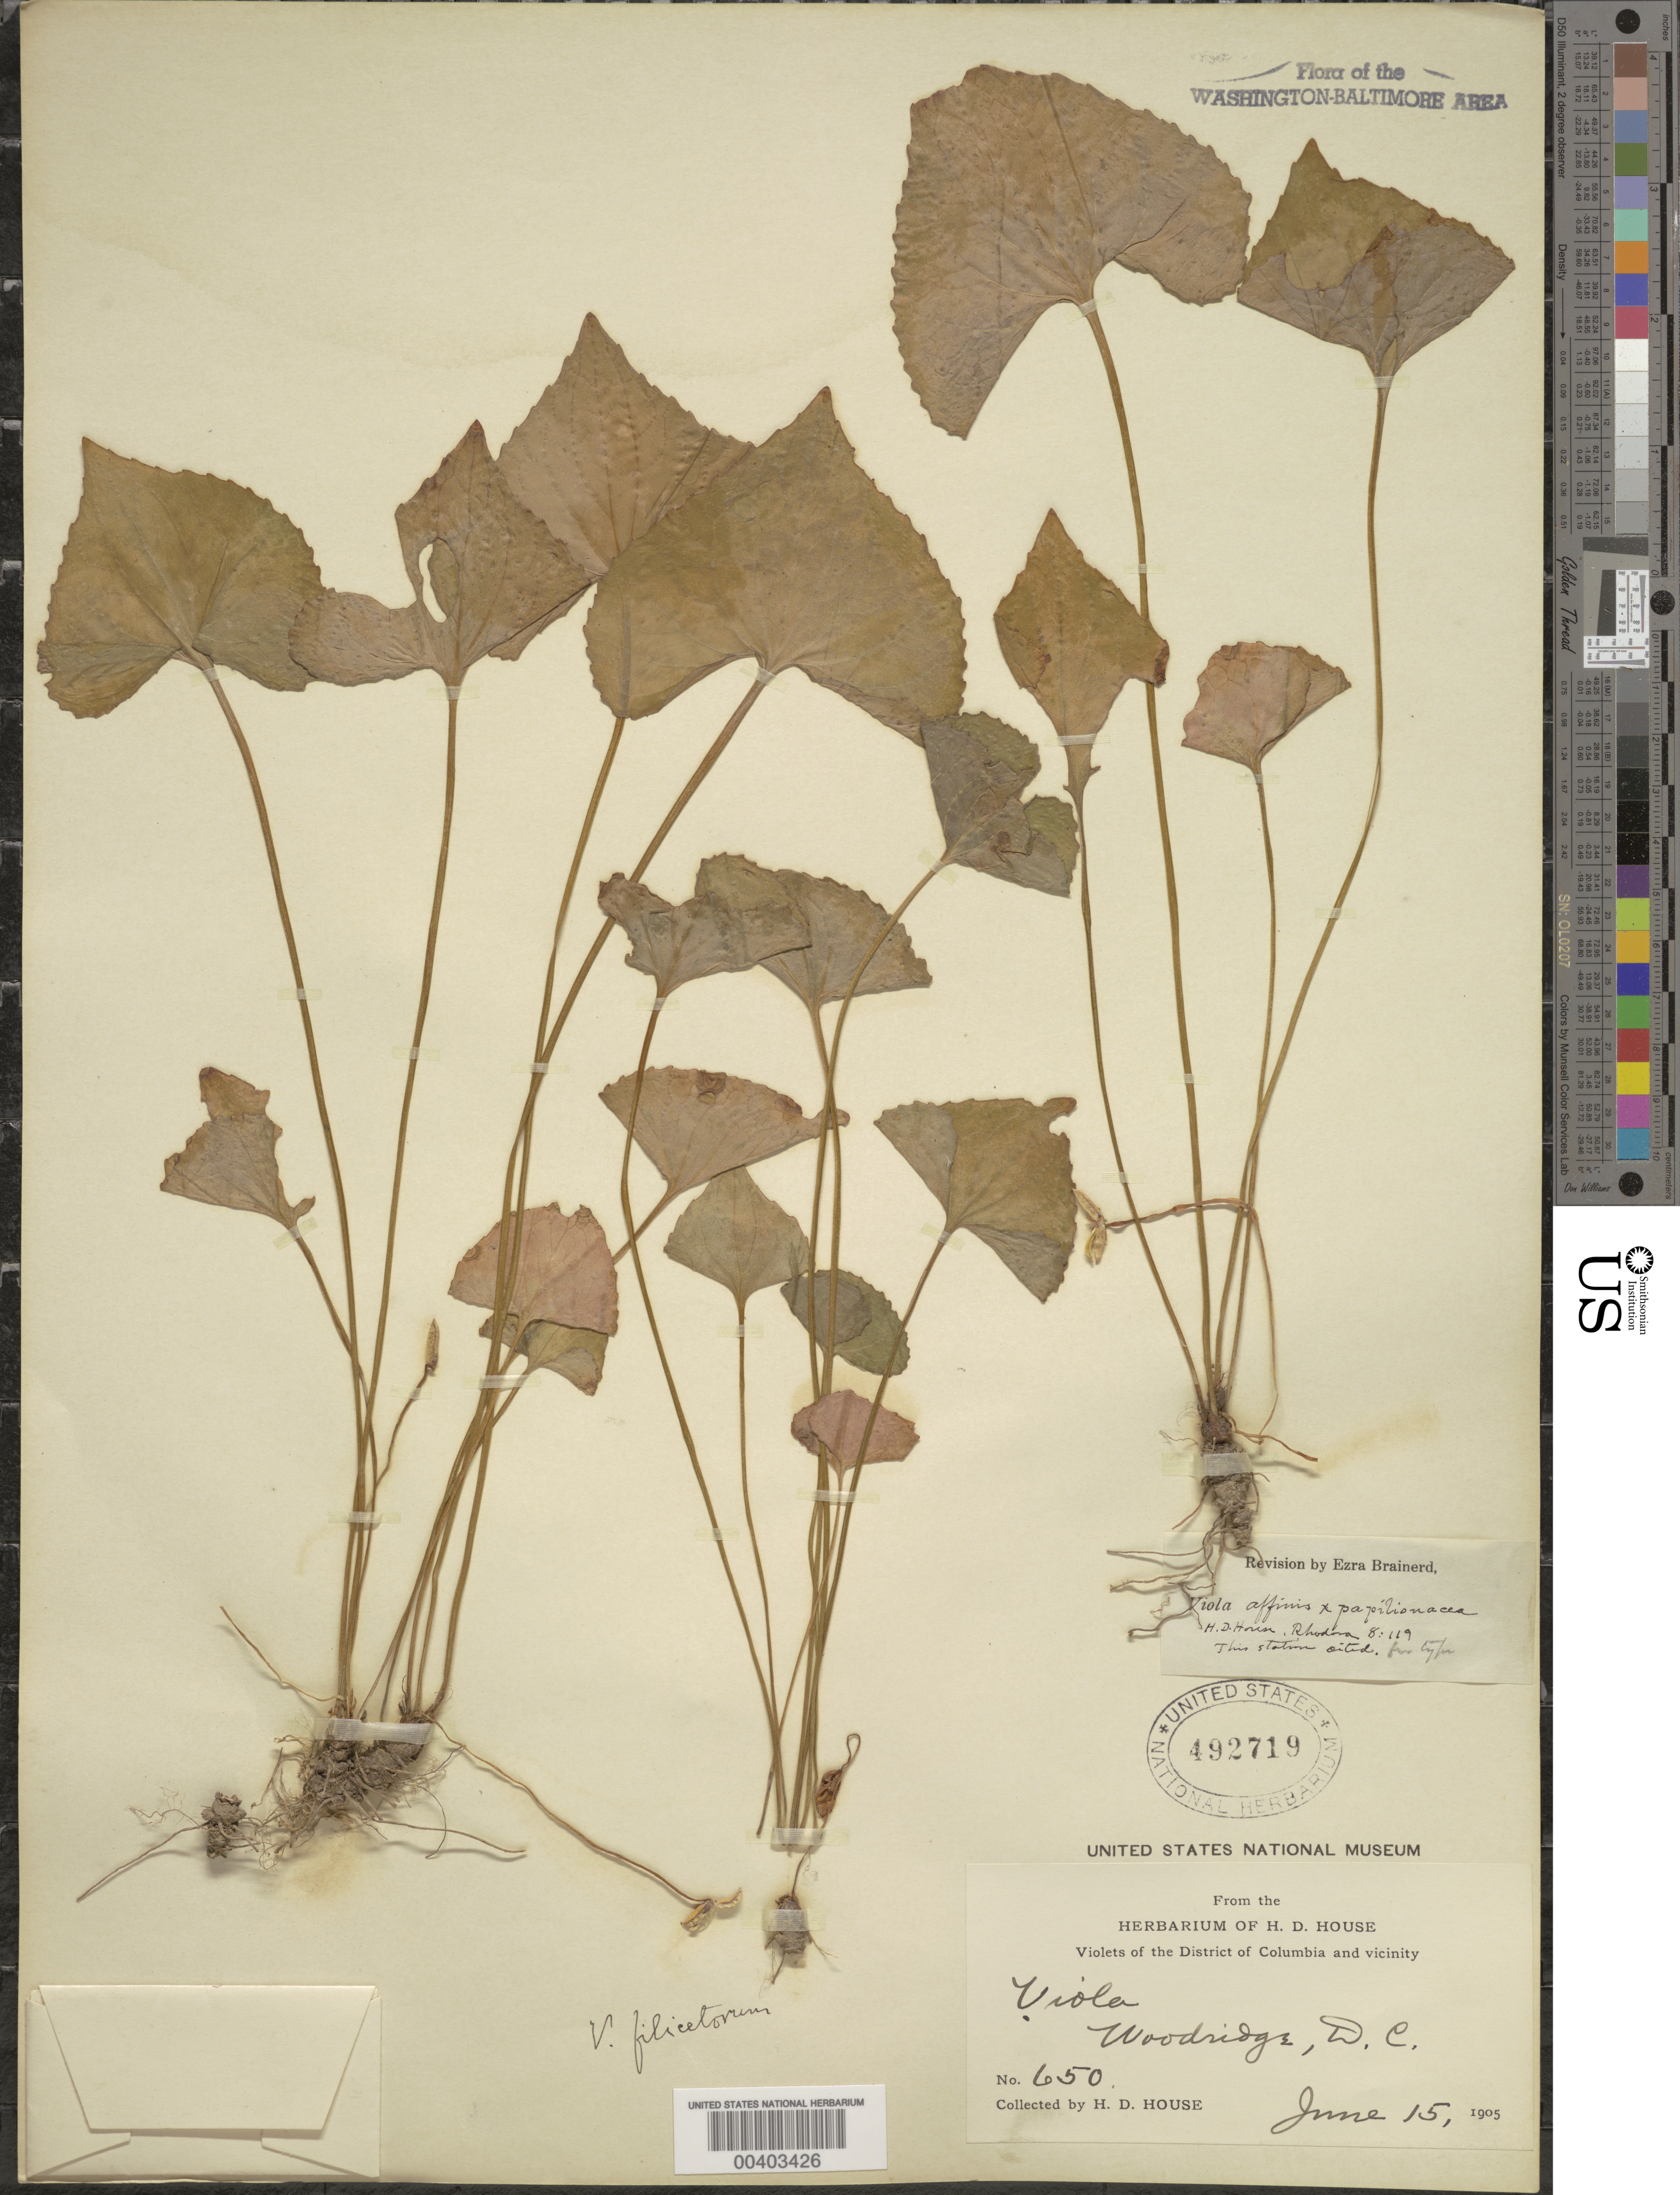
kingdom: Plantae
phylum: Tracheophyta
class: Magnoliopsida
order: Malpighiales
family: Violaceae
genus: Viola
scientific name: Viola sororia var. affinis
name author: (LeConte) McKinney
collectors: H. D. House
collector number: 650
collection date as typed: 15 Jun 1905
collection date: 1905-06-15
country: United States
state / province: District of Columbia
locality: Woodridge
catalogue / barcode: US 492719